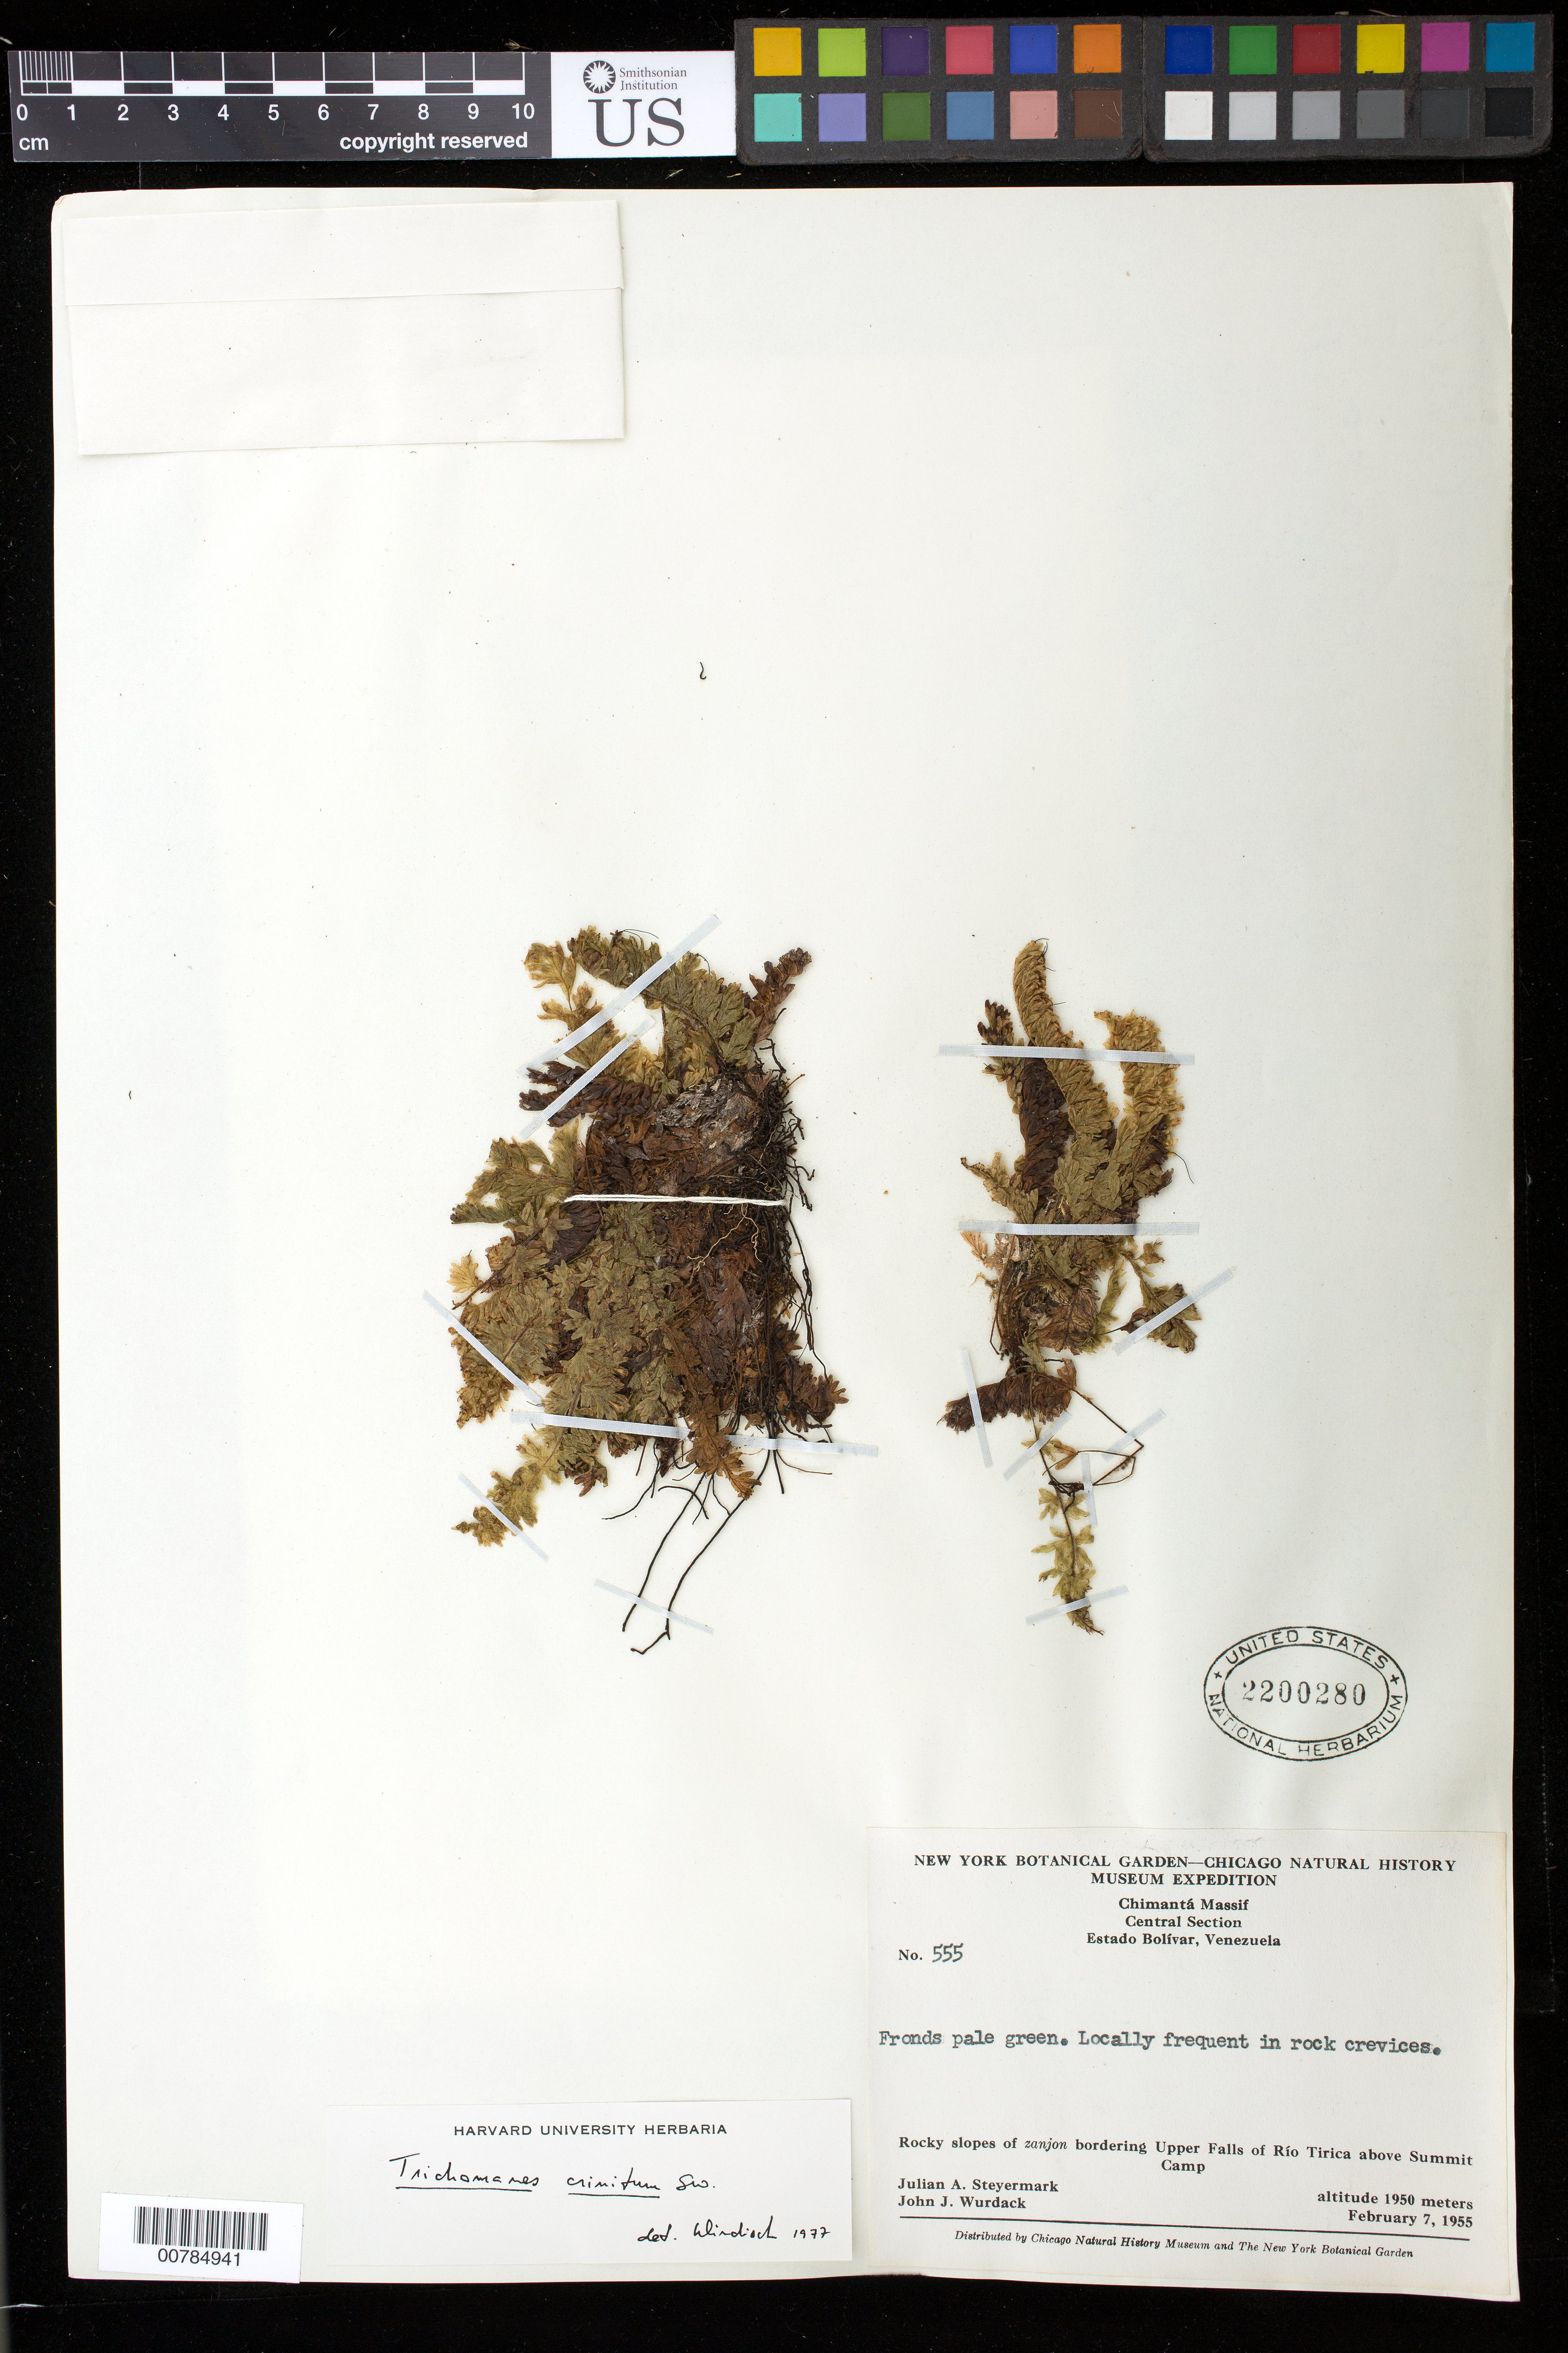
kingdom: Plantae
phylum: Tracheophyta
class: Polypodiopsida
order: Hymenophyllales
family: Hymenophyllaceae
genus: Trichomanes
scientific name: Trichomanes crinitum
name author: Sw.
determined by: Windisch, Paulo Guenter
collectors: J. Steyermark & J. J. Wurdack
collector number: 55 555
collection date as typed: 7-Feb-55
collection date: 1955-02-07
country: Venezuela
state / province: Bolívar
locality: Chimantá Massif, Upper Falls of Río Tirica above Summit Camp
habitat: Rocky slopes of zanjon bordering river; in rock crevices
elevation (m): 1950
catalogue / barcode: US 2200280